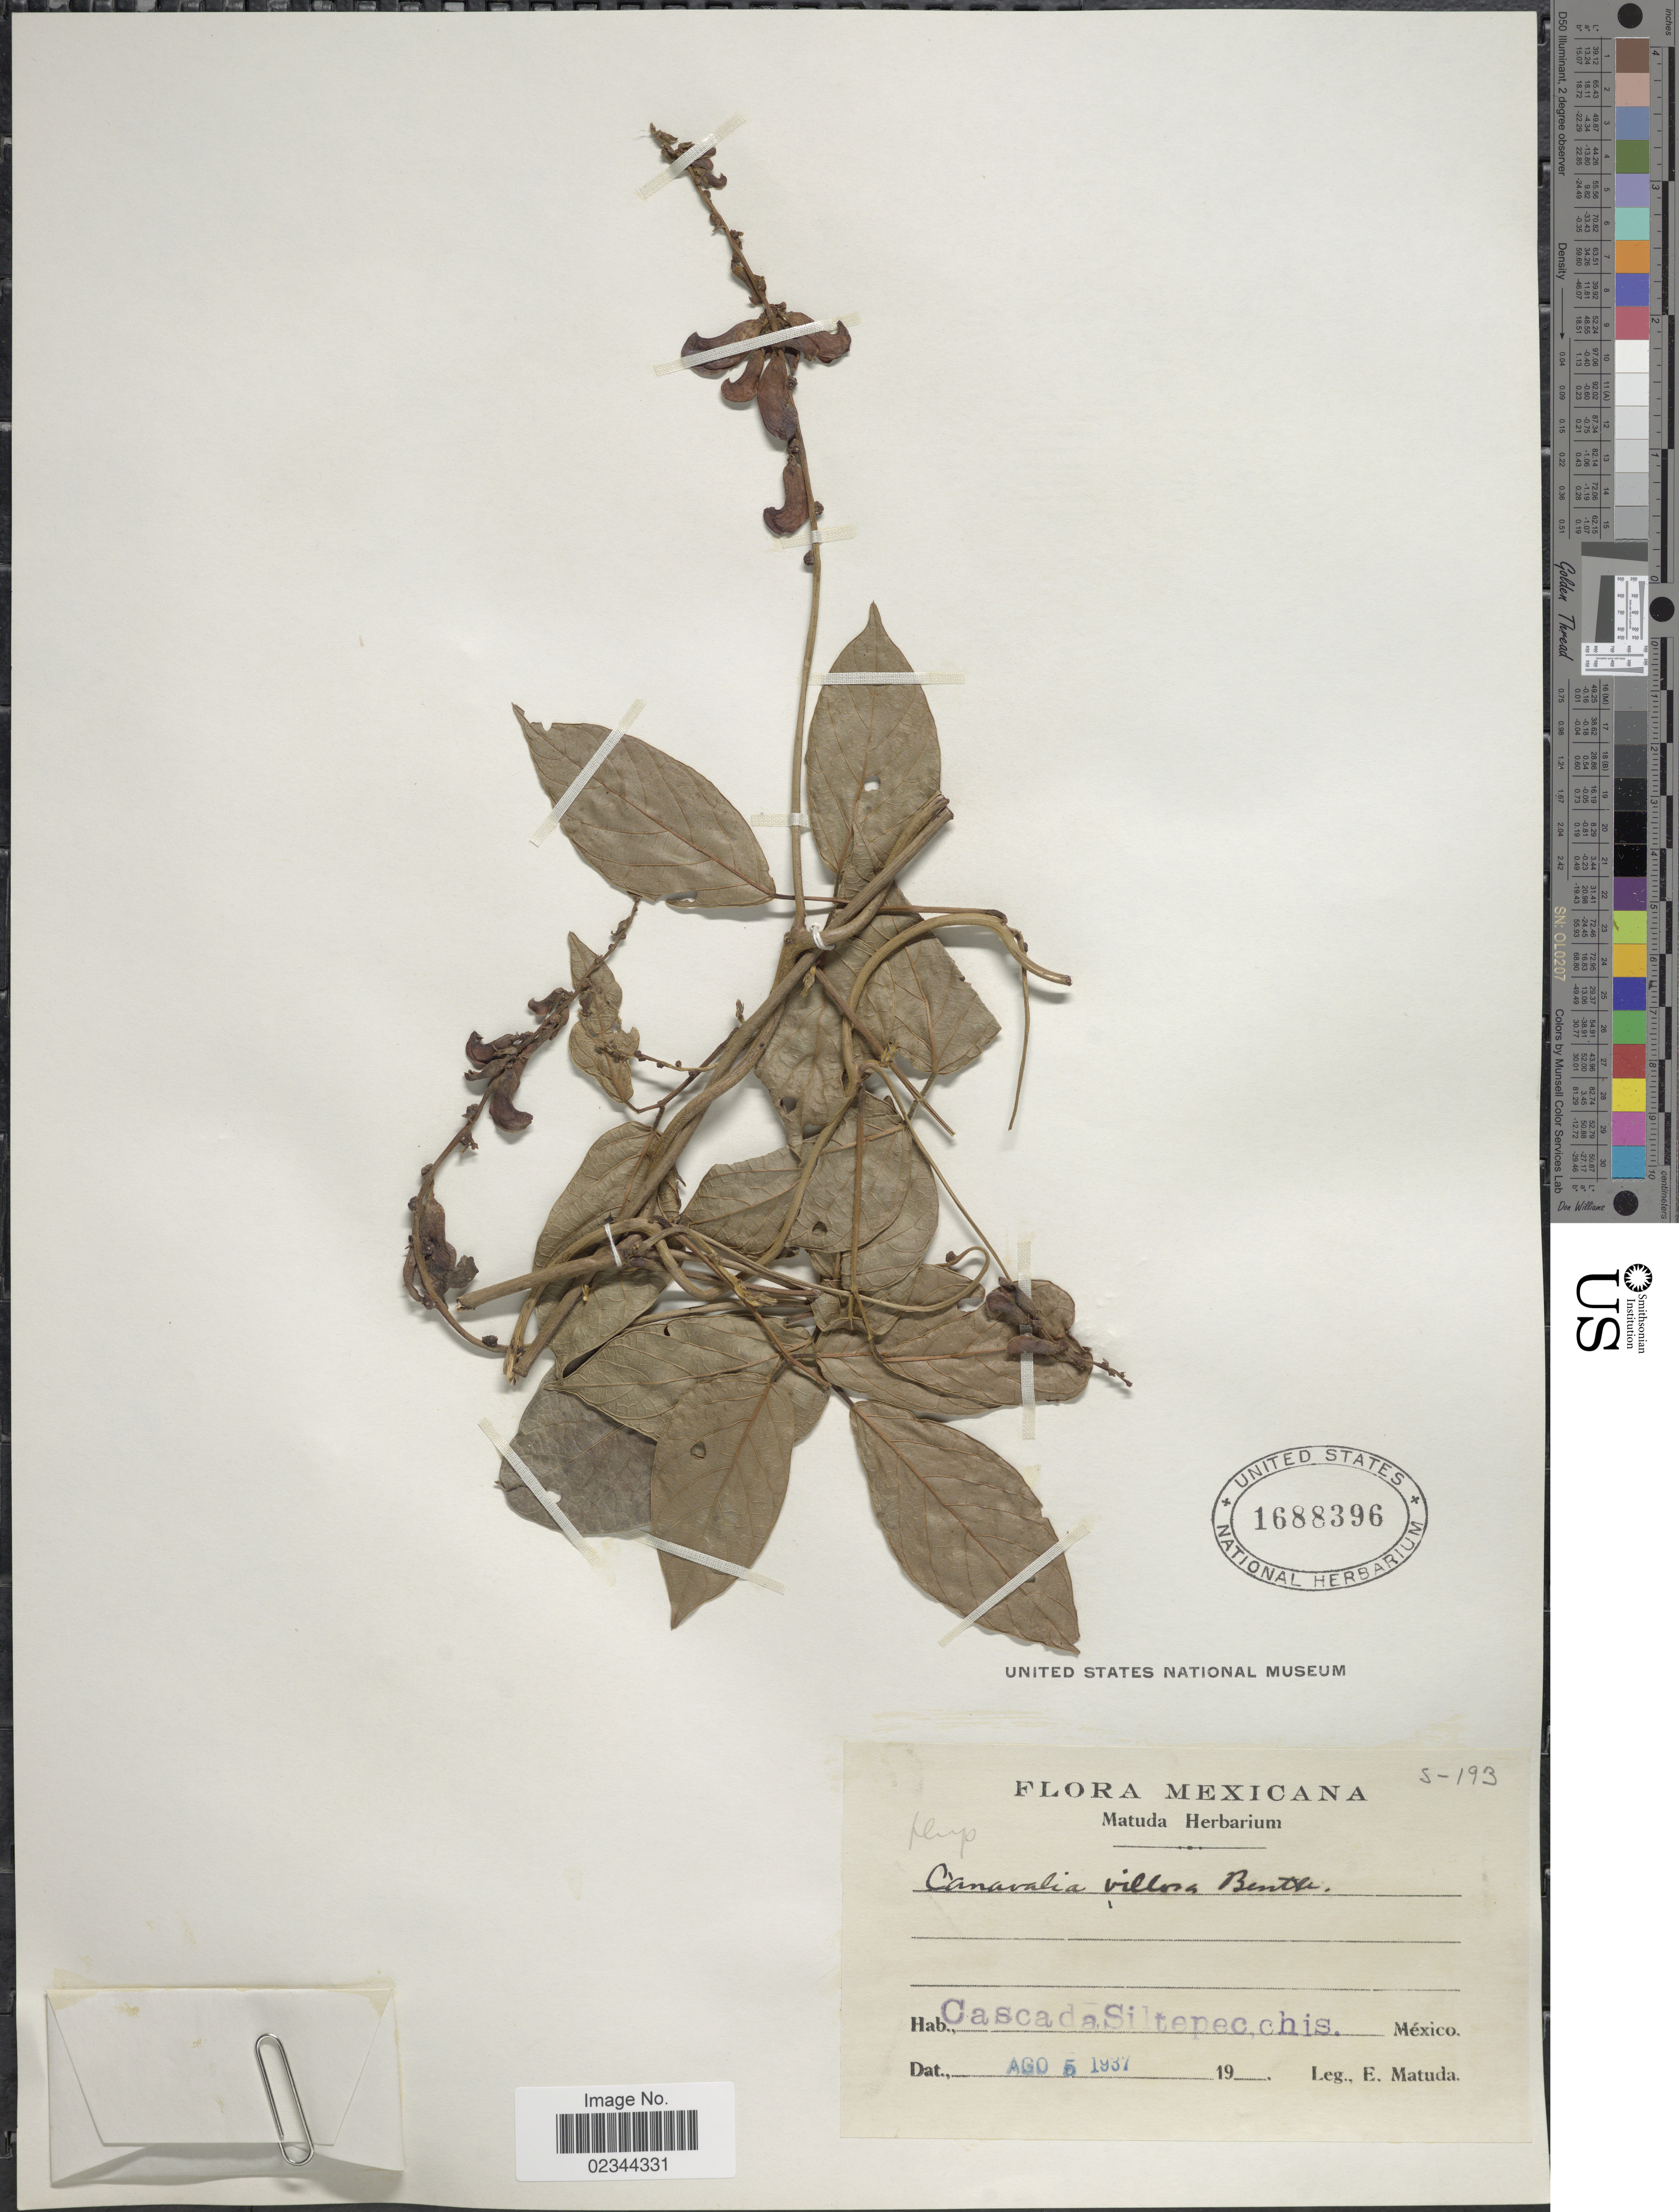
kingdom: Plantae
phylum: Tracheophyta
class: Magnoliopsida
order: Fabales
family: Fabaceae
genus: Canavalia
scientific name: Canavalia villosa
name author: Benth.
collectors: E. Matuda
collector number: S-193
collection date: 1937-08-05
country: Mexico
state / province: Chiapas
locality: Cascada, Siltepec, Mexicana.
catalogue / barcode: US 1688396